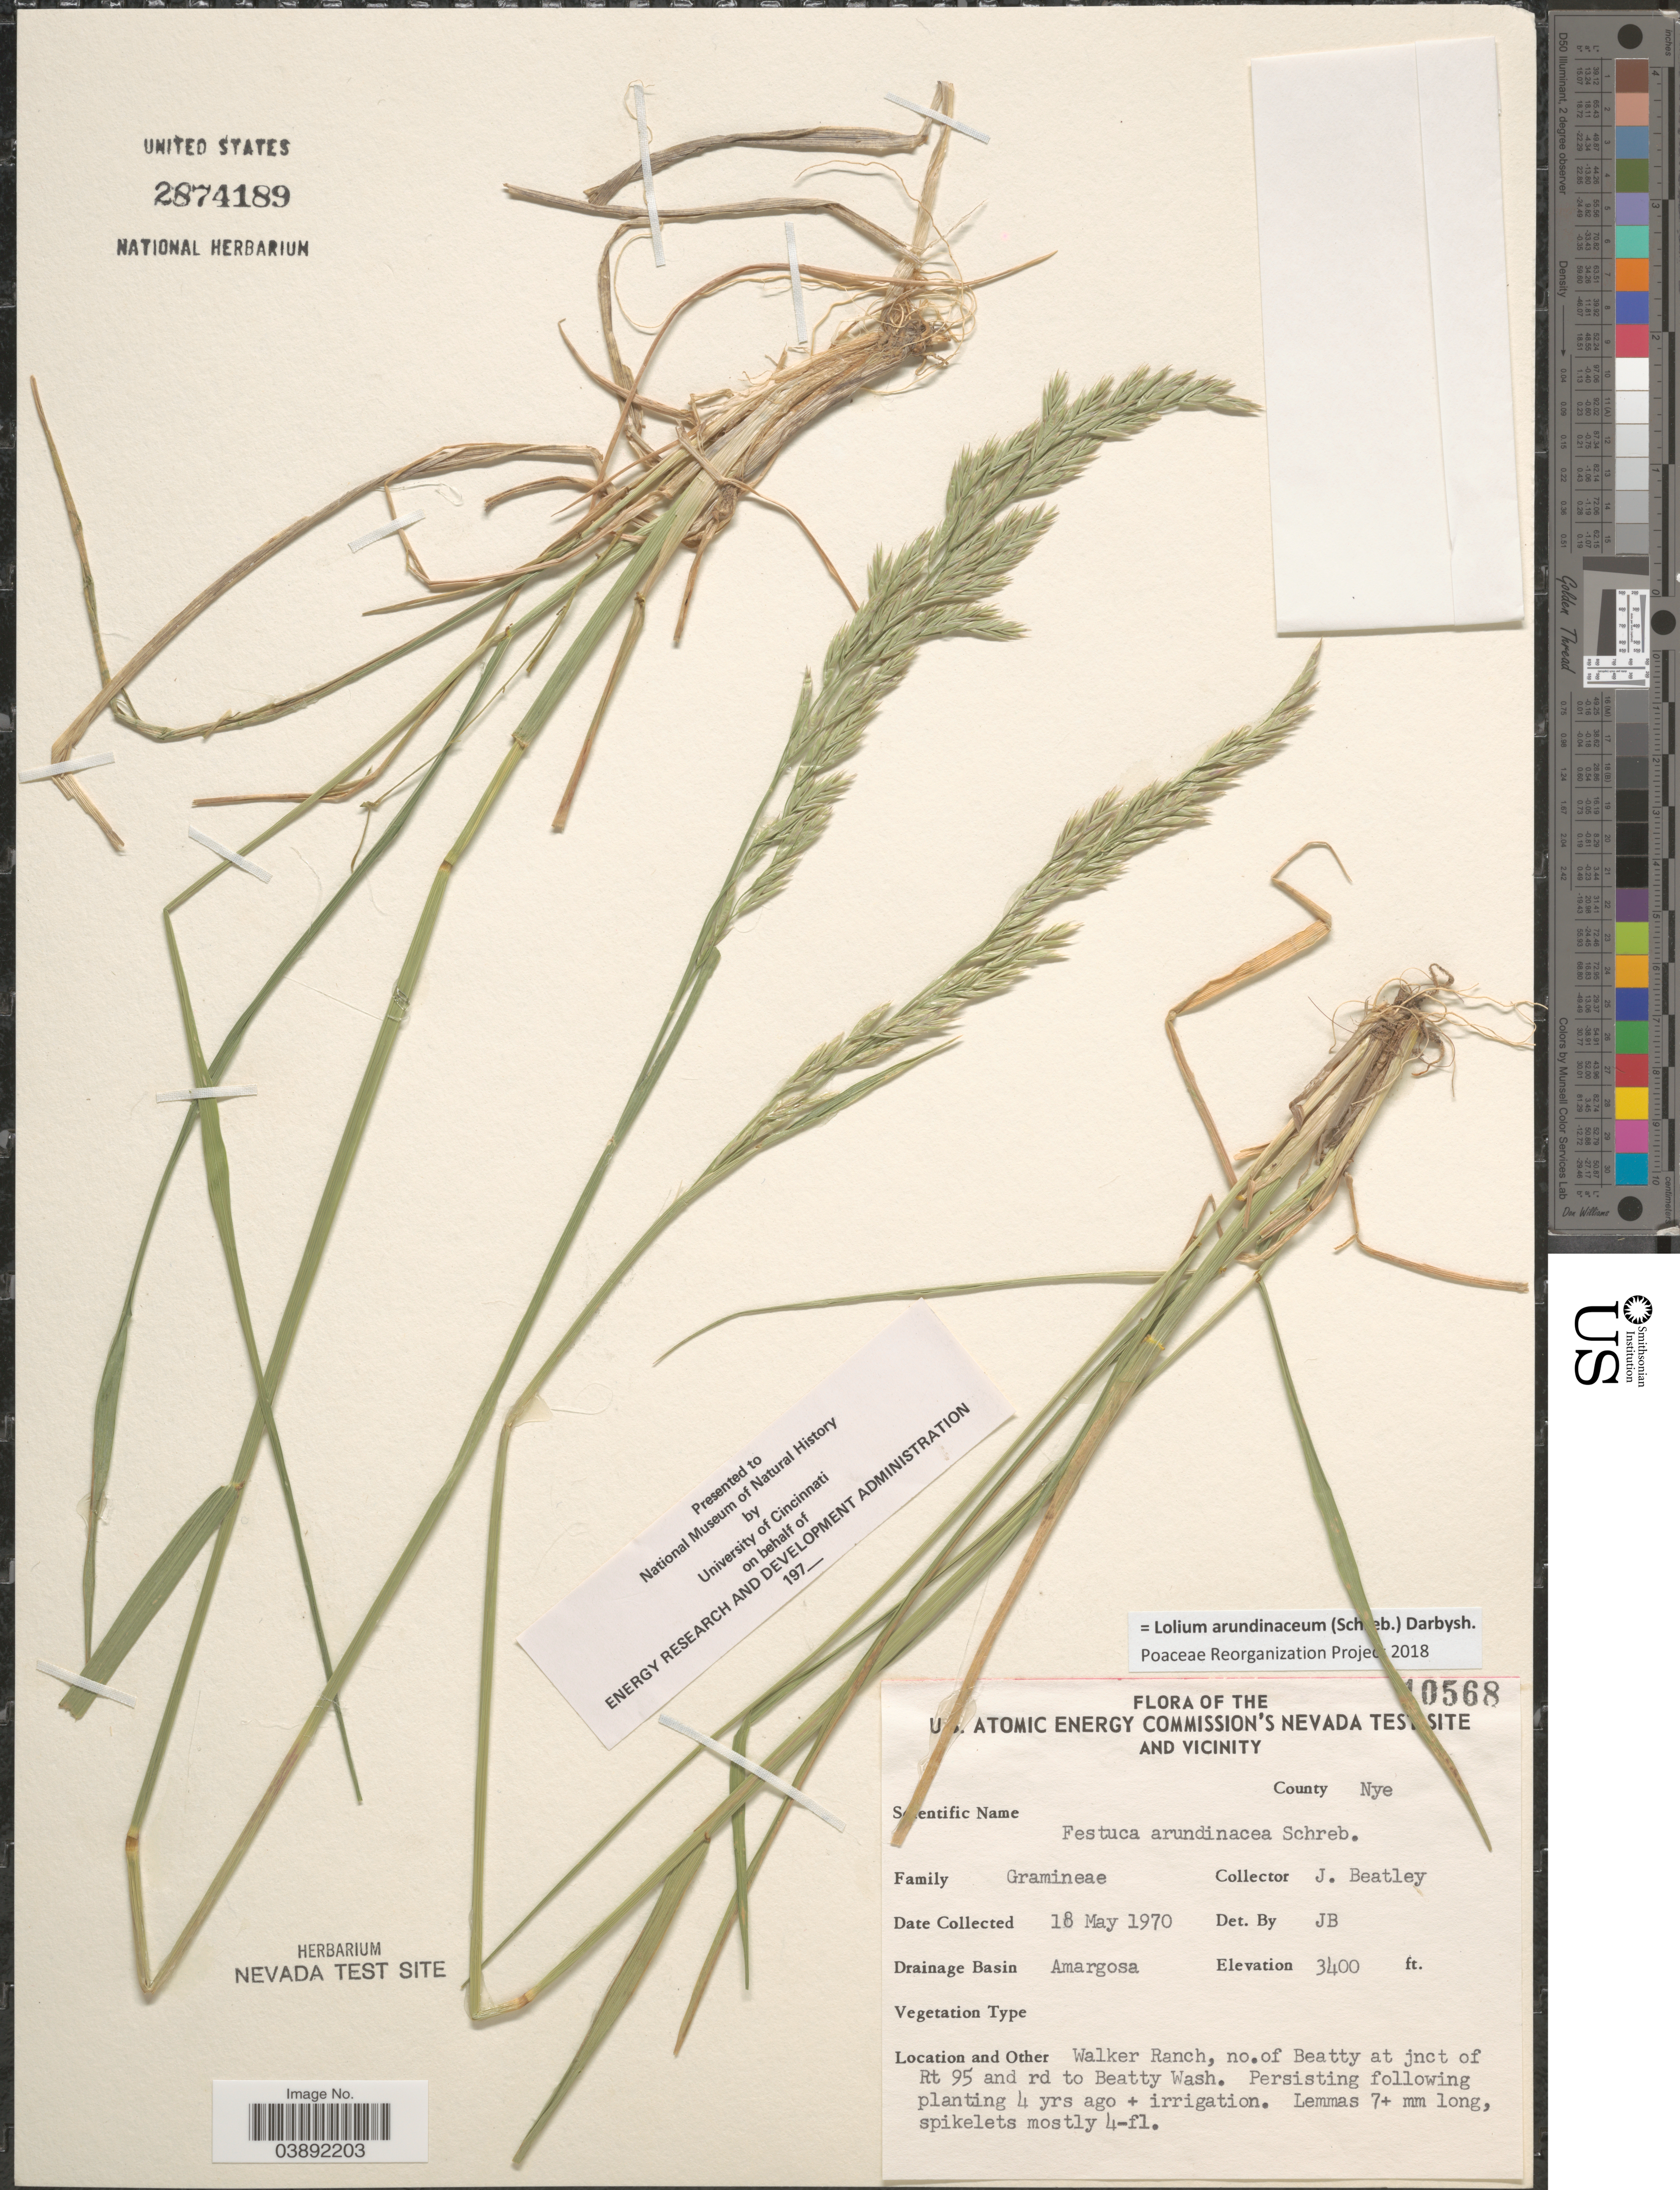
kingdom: Plantae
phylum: Tracheophyta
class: Liliopsida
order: Poales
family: Poaceae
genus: Lolium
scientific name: Lolium arundinaceum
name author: (Schreb.) Darbysh.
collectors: J. C. Beatley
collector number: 10568*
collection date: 1970-05-18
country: United States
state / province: Nevada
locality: USA Atomic Energy Commission's Nevada Test Site and Vicinity. County Nye. Drainage Basin Amargosa. Walker Ranch, no. of Beatty at jnct of Rt 95 and rd to Beatty Wash.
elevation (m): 1036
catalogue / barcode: US 2874189